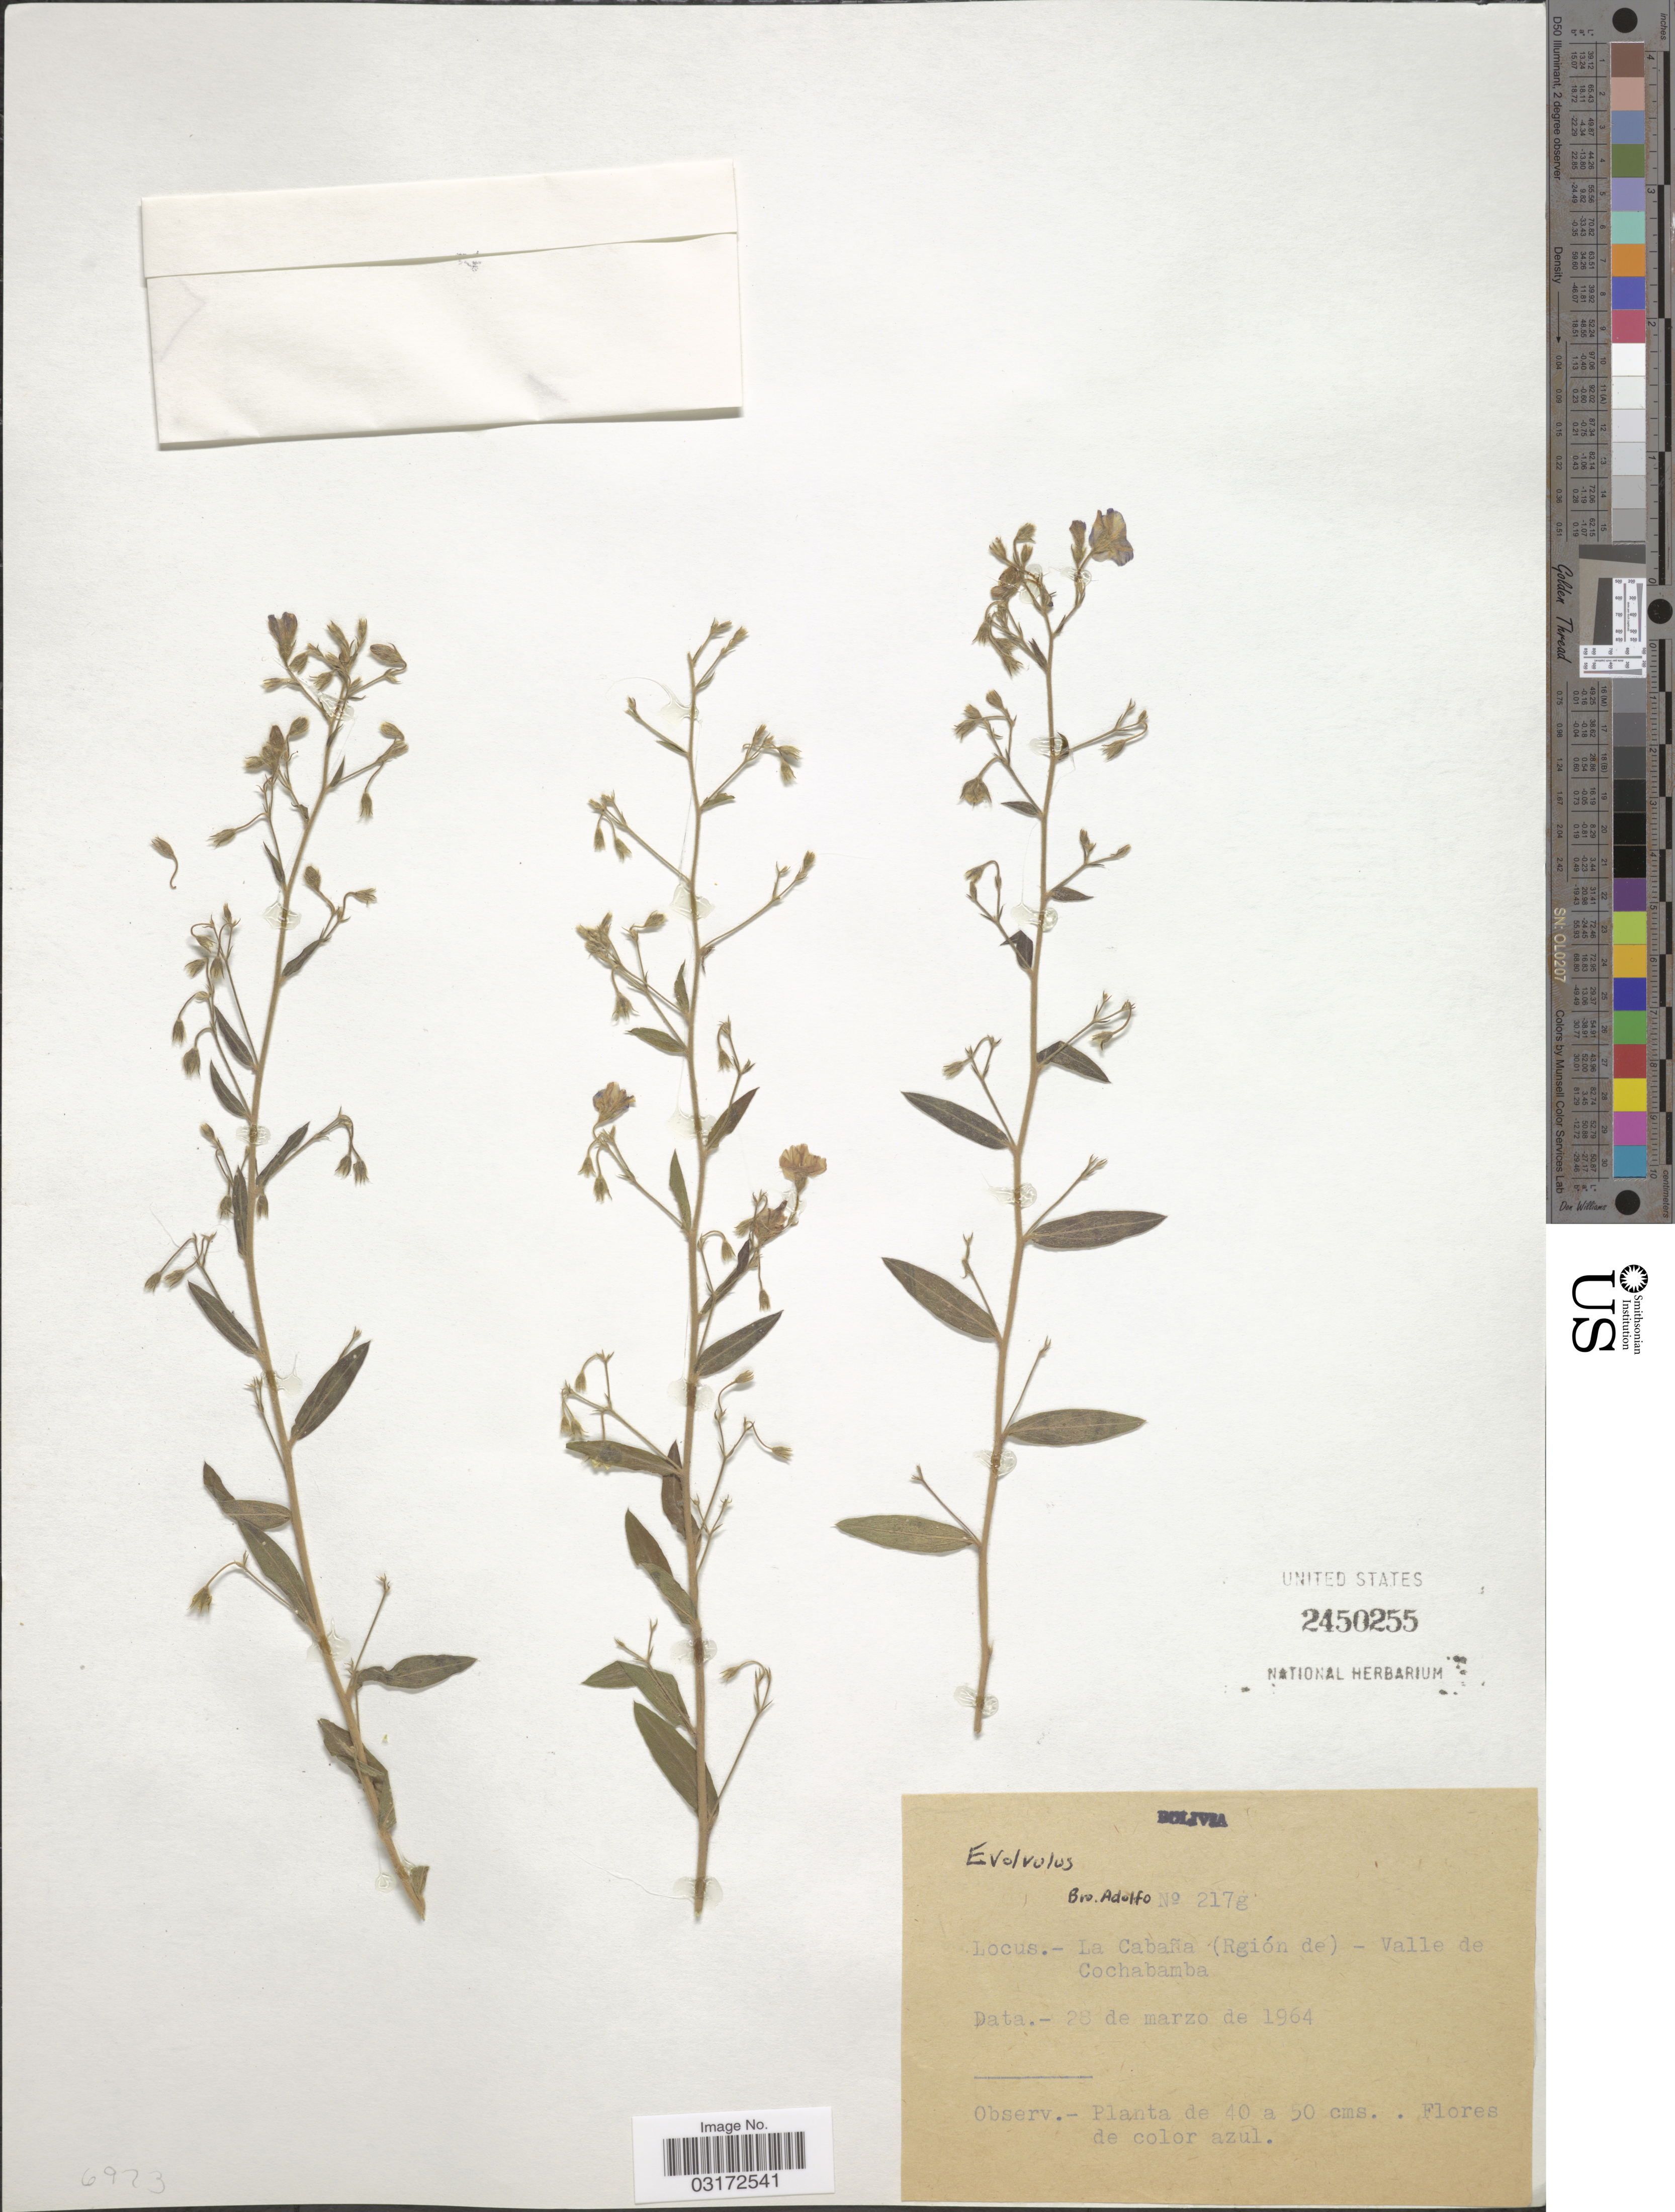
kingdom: Plantae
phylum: Tracheophyta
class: Magnoliopsida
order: Solanales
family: Convolvulaceae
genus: Evolvulus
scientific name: Evolvulus sp.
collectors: Bro. Adolfo M.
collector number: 217g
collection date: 1964-03-28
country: Bolivia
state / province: Cochabamba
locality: La Cabaña (Rgión de) - Valle de Cochabamba.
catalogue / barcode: US 2450255